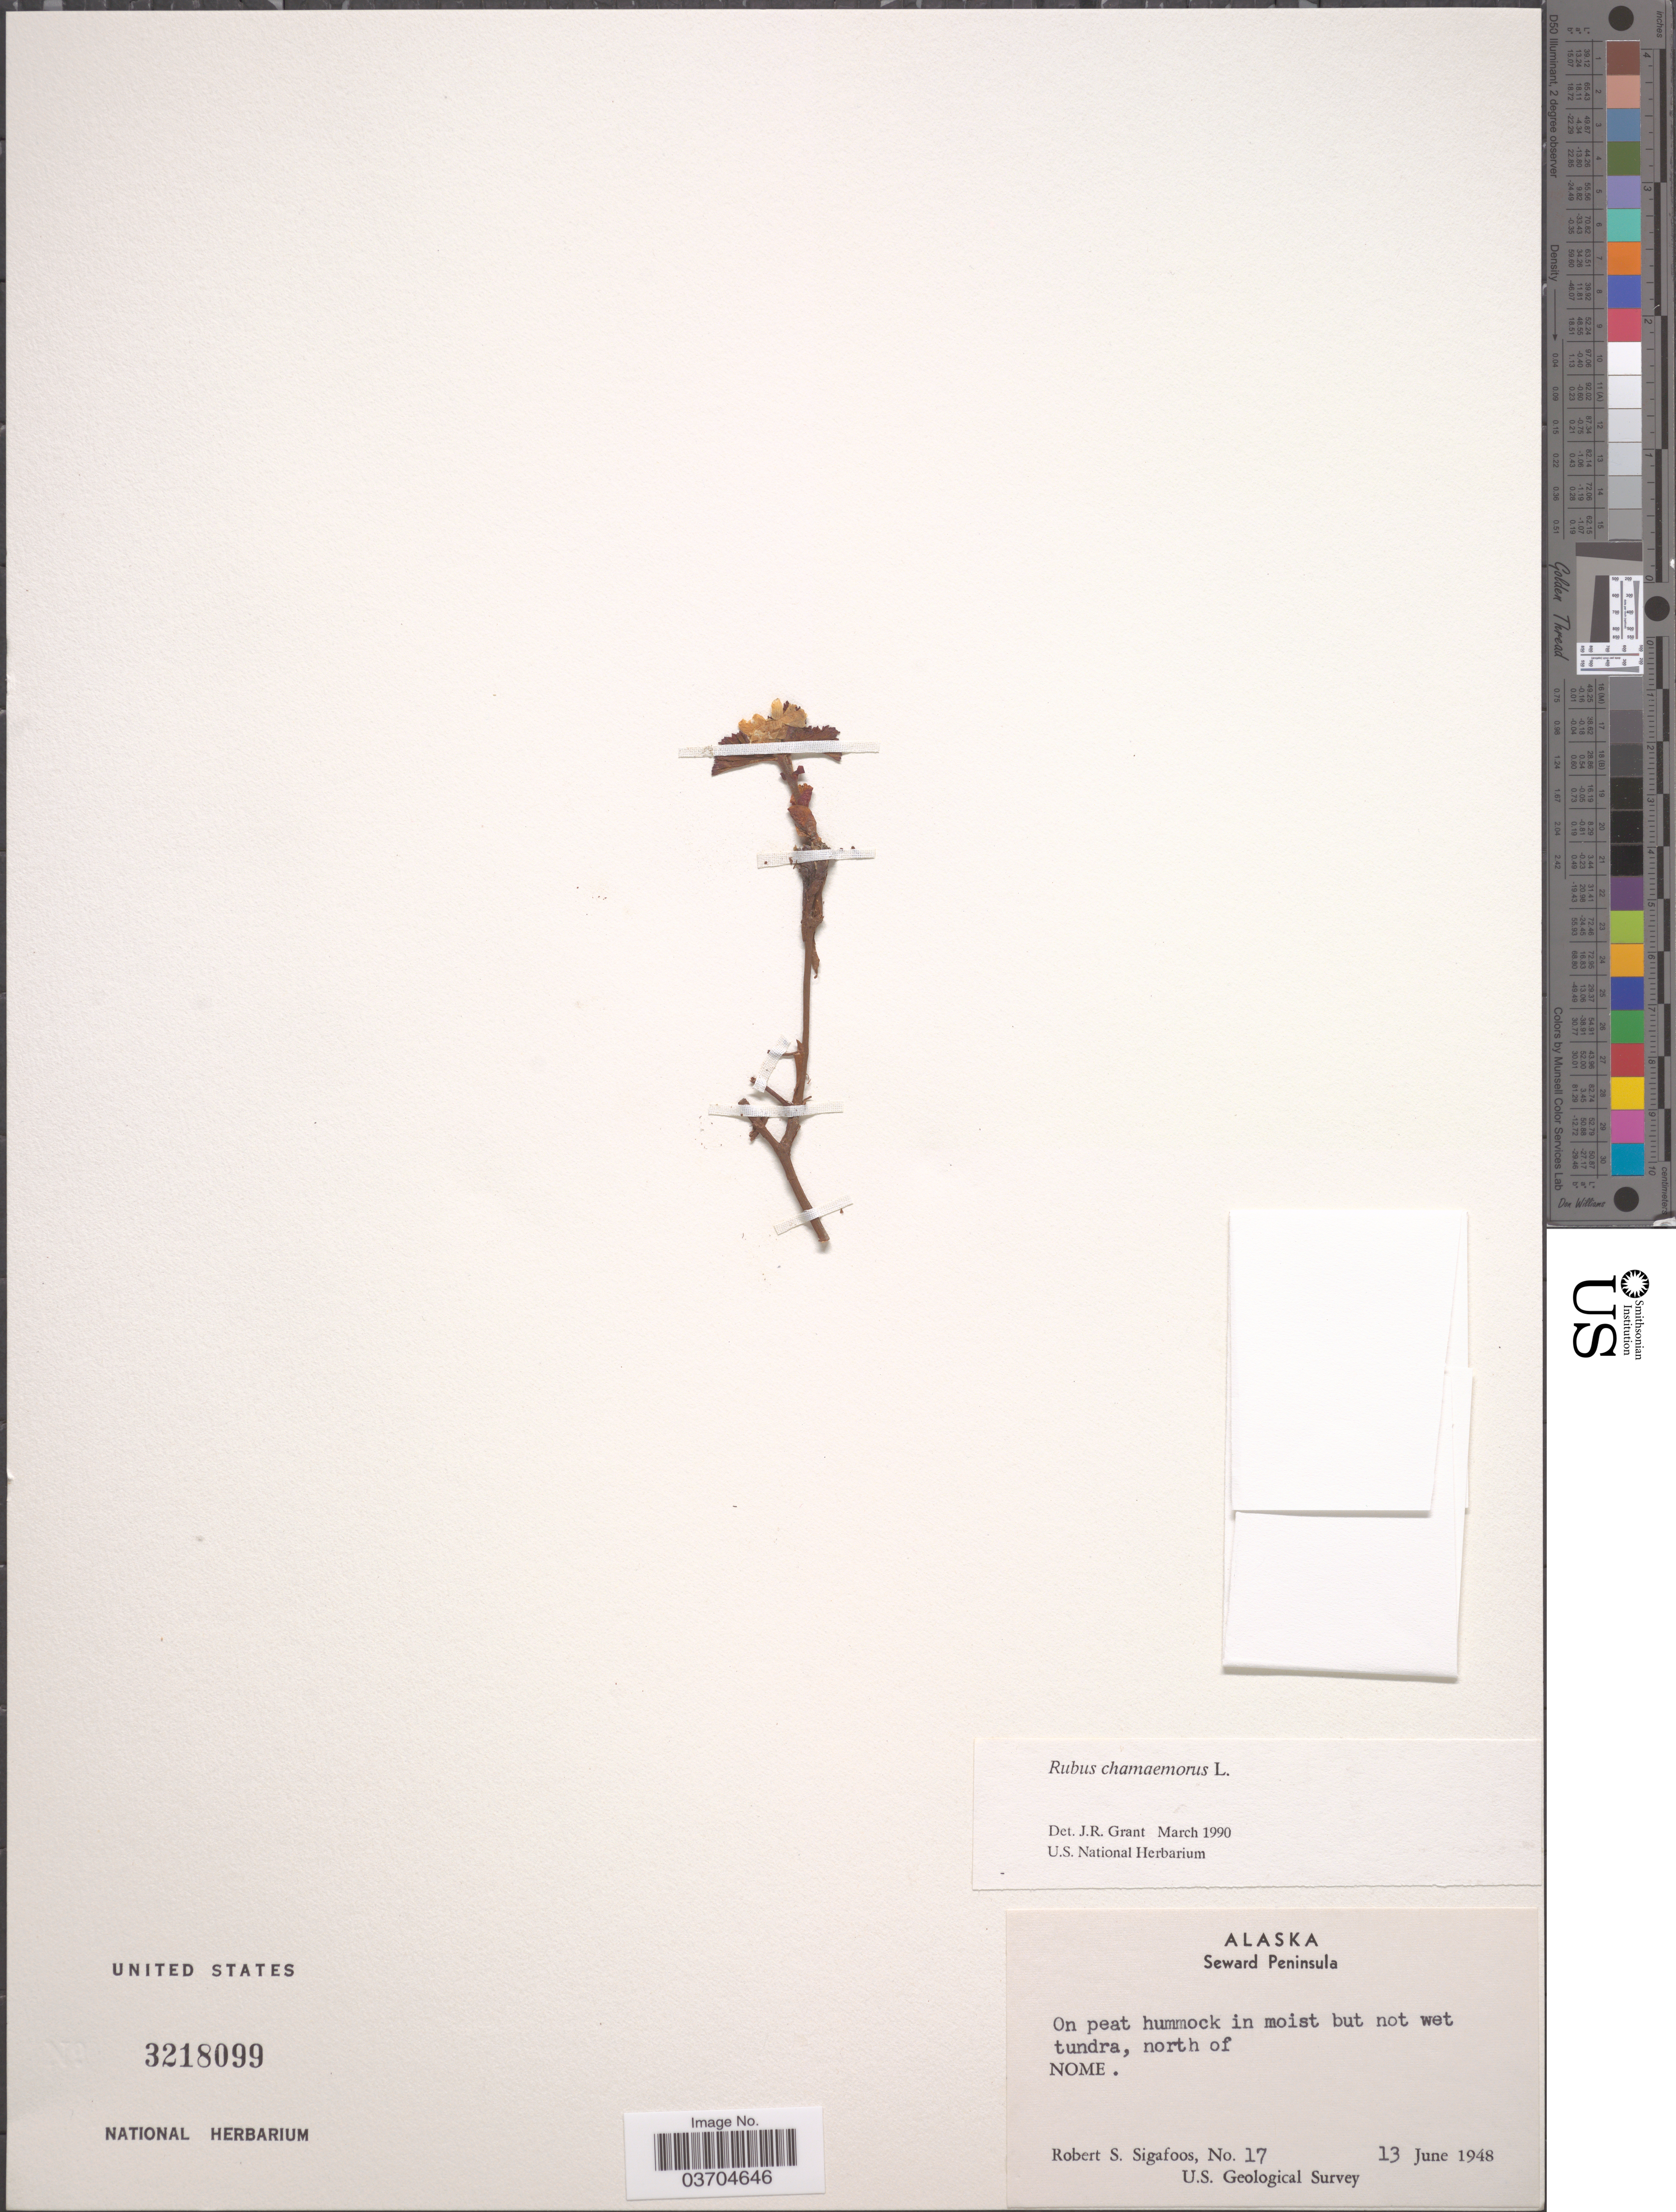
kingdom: Plantae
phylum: Tracheophyta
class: Magnoliopsida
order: Rosales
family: Rosaceae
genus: Rubus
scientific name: Rubus chamaemorus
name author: L.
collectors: R. Sigafoos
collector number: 17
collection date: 1948-06-13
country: United States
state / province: Alaska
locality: Seward Peninsula. north of Nome.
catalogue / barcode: US 3218099